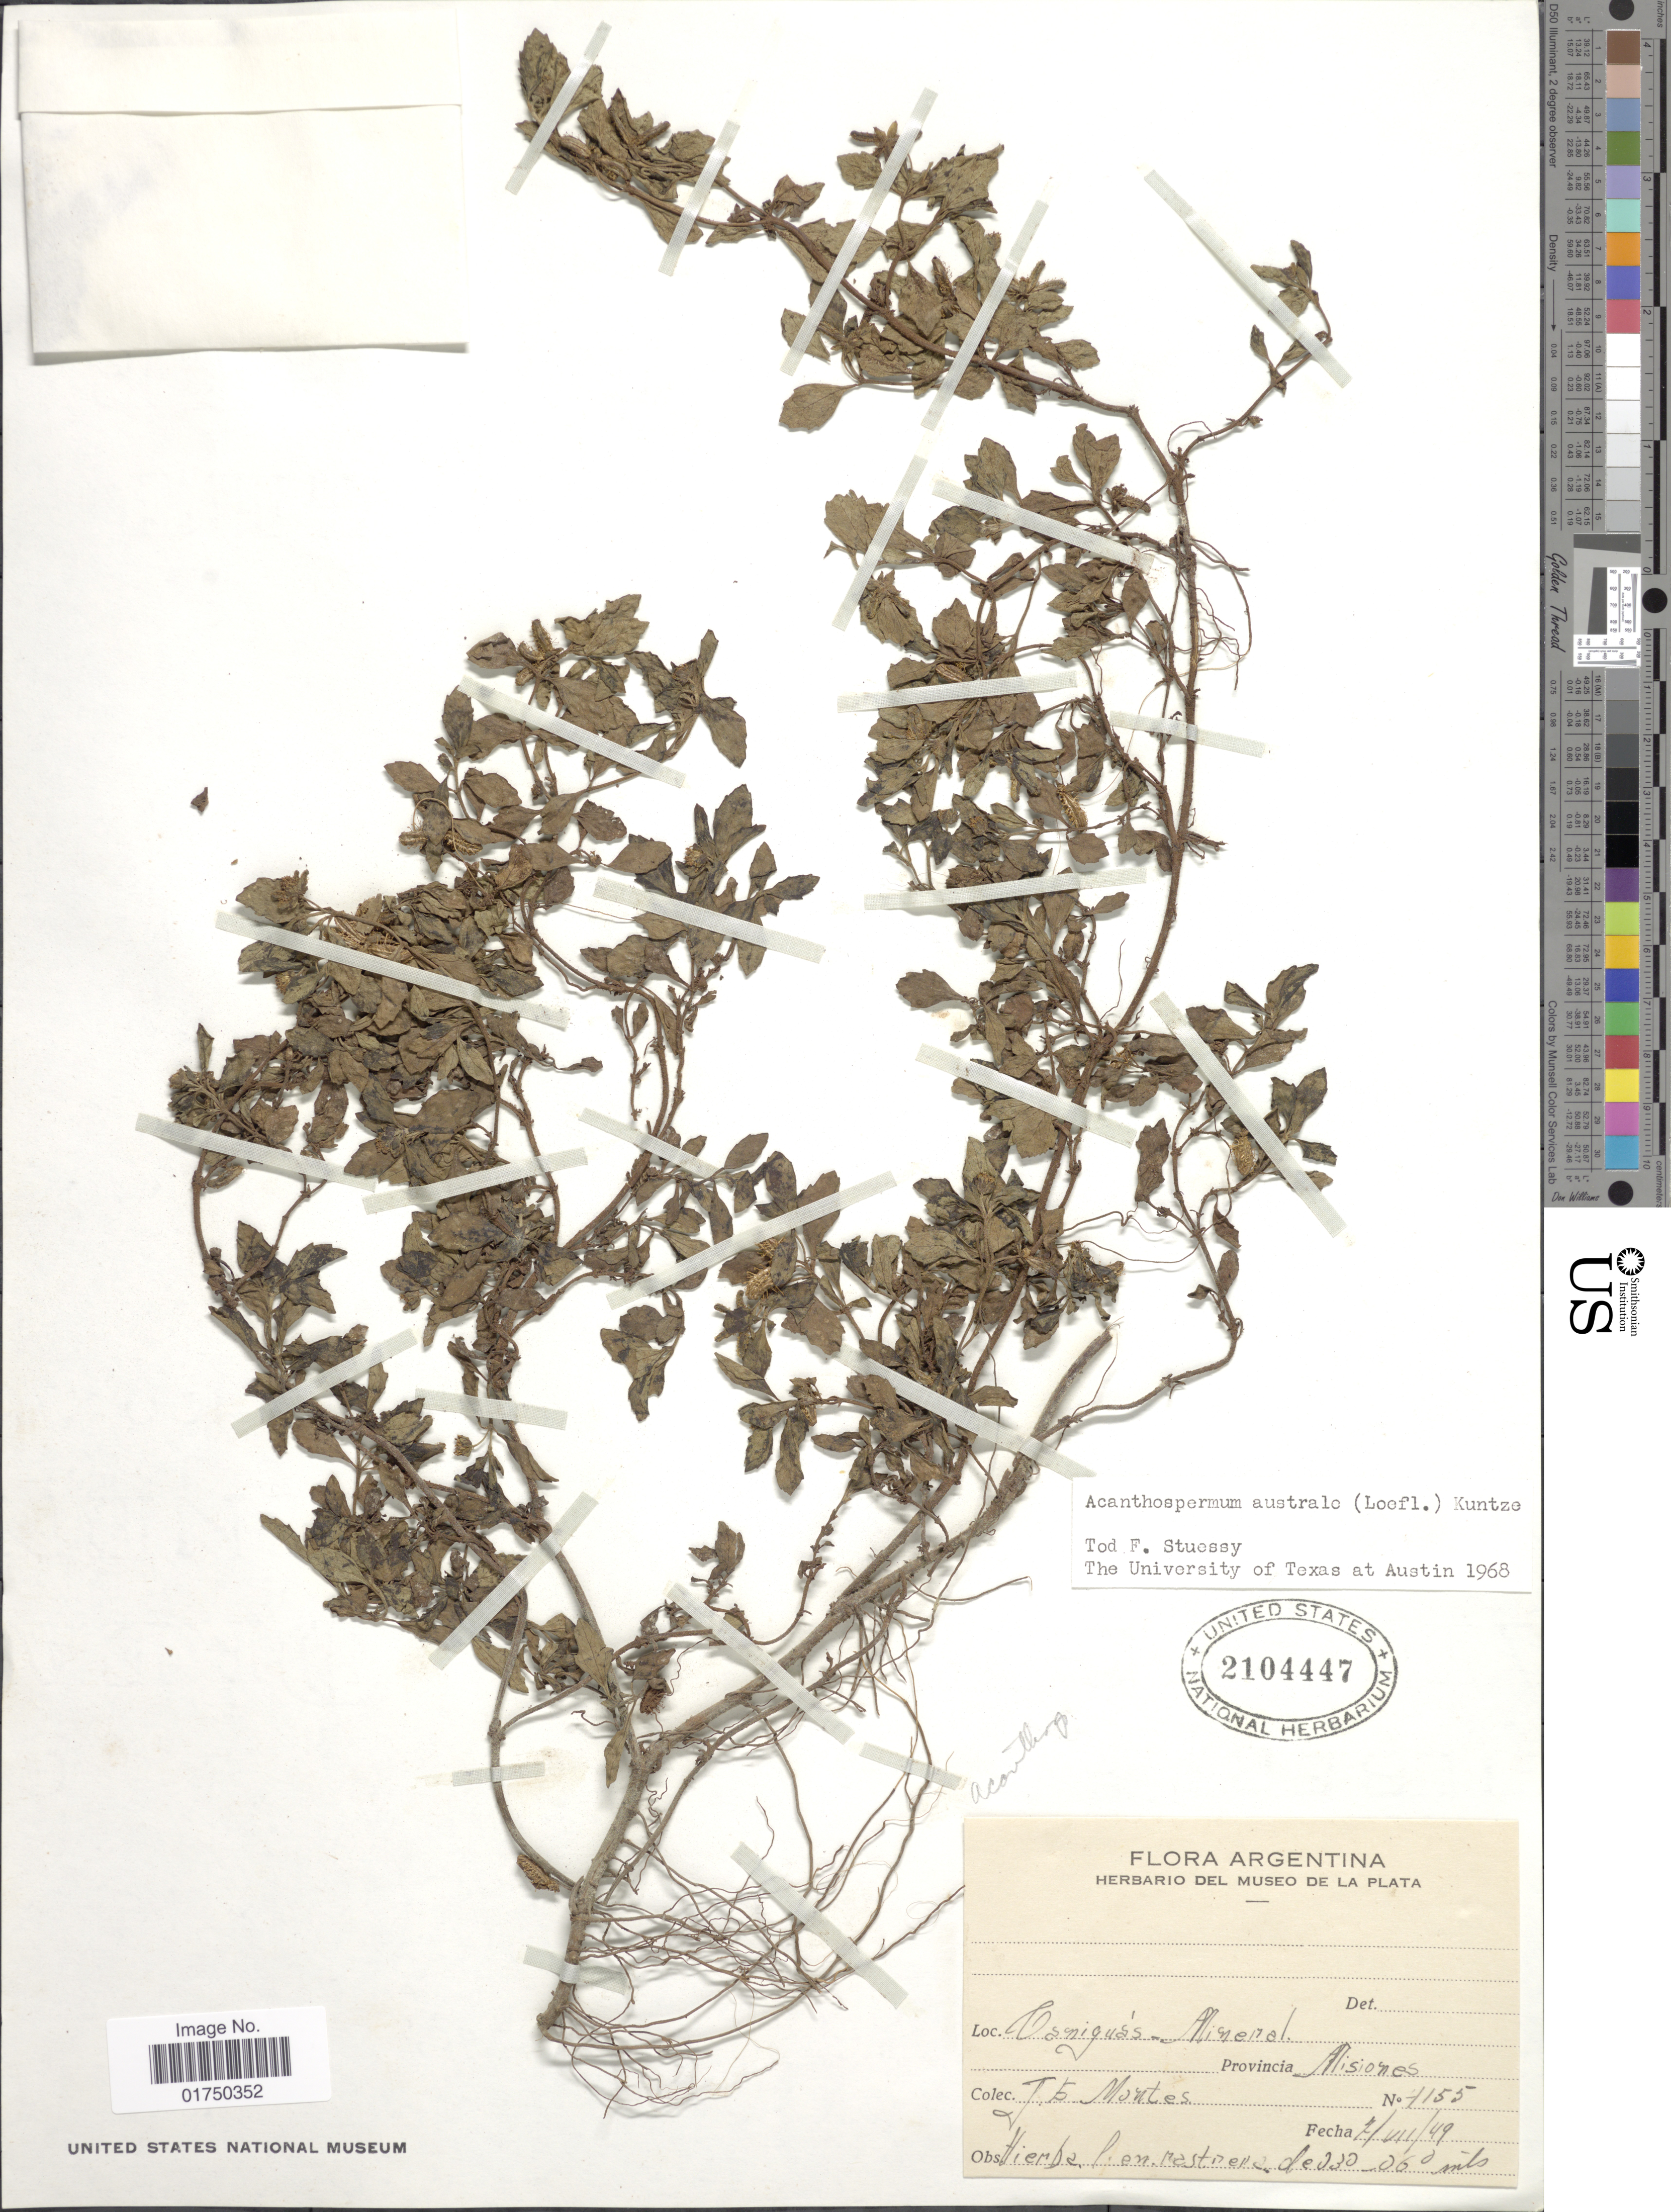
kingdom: Plantae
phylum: Tracheophyta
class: Magnoliopsida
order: Asterales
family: Asteraceae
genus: Acanthospermum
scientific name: Acanthospermum australe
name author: (Loefl.) Kuntze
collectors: J. E. Montes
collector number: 4155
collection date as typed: Transcribed d/m/y: 7/7/49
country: Argentina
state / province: Misiones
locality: Cainguas - Mineral. Provincia Misiones.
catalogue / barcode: US 2104447